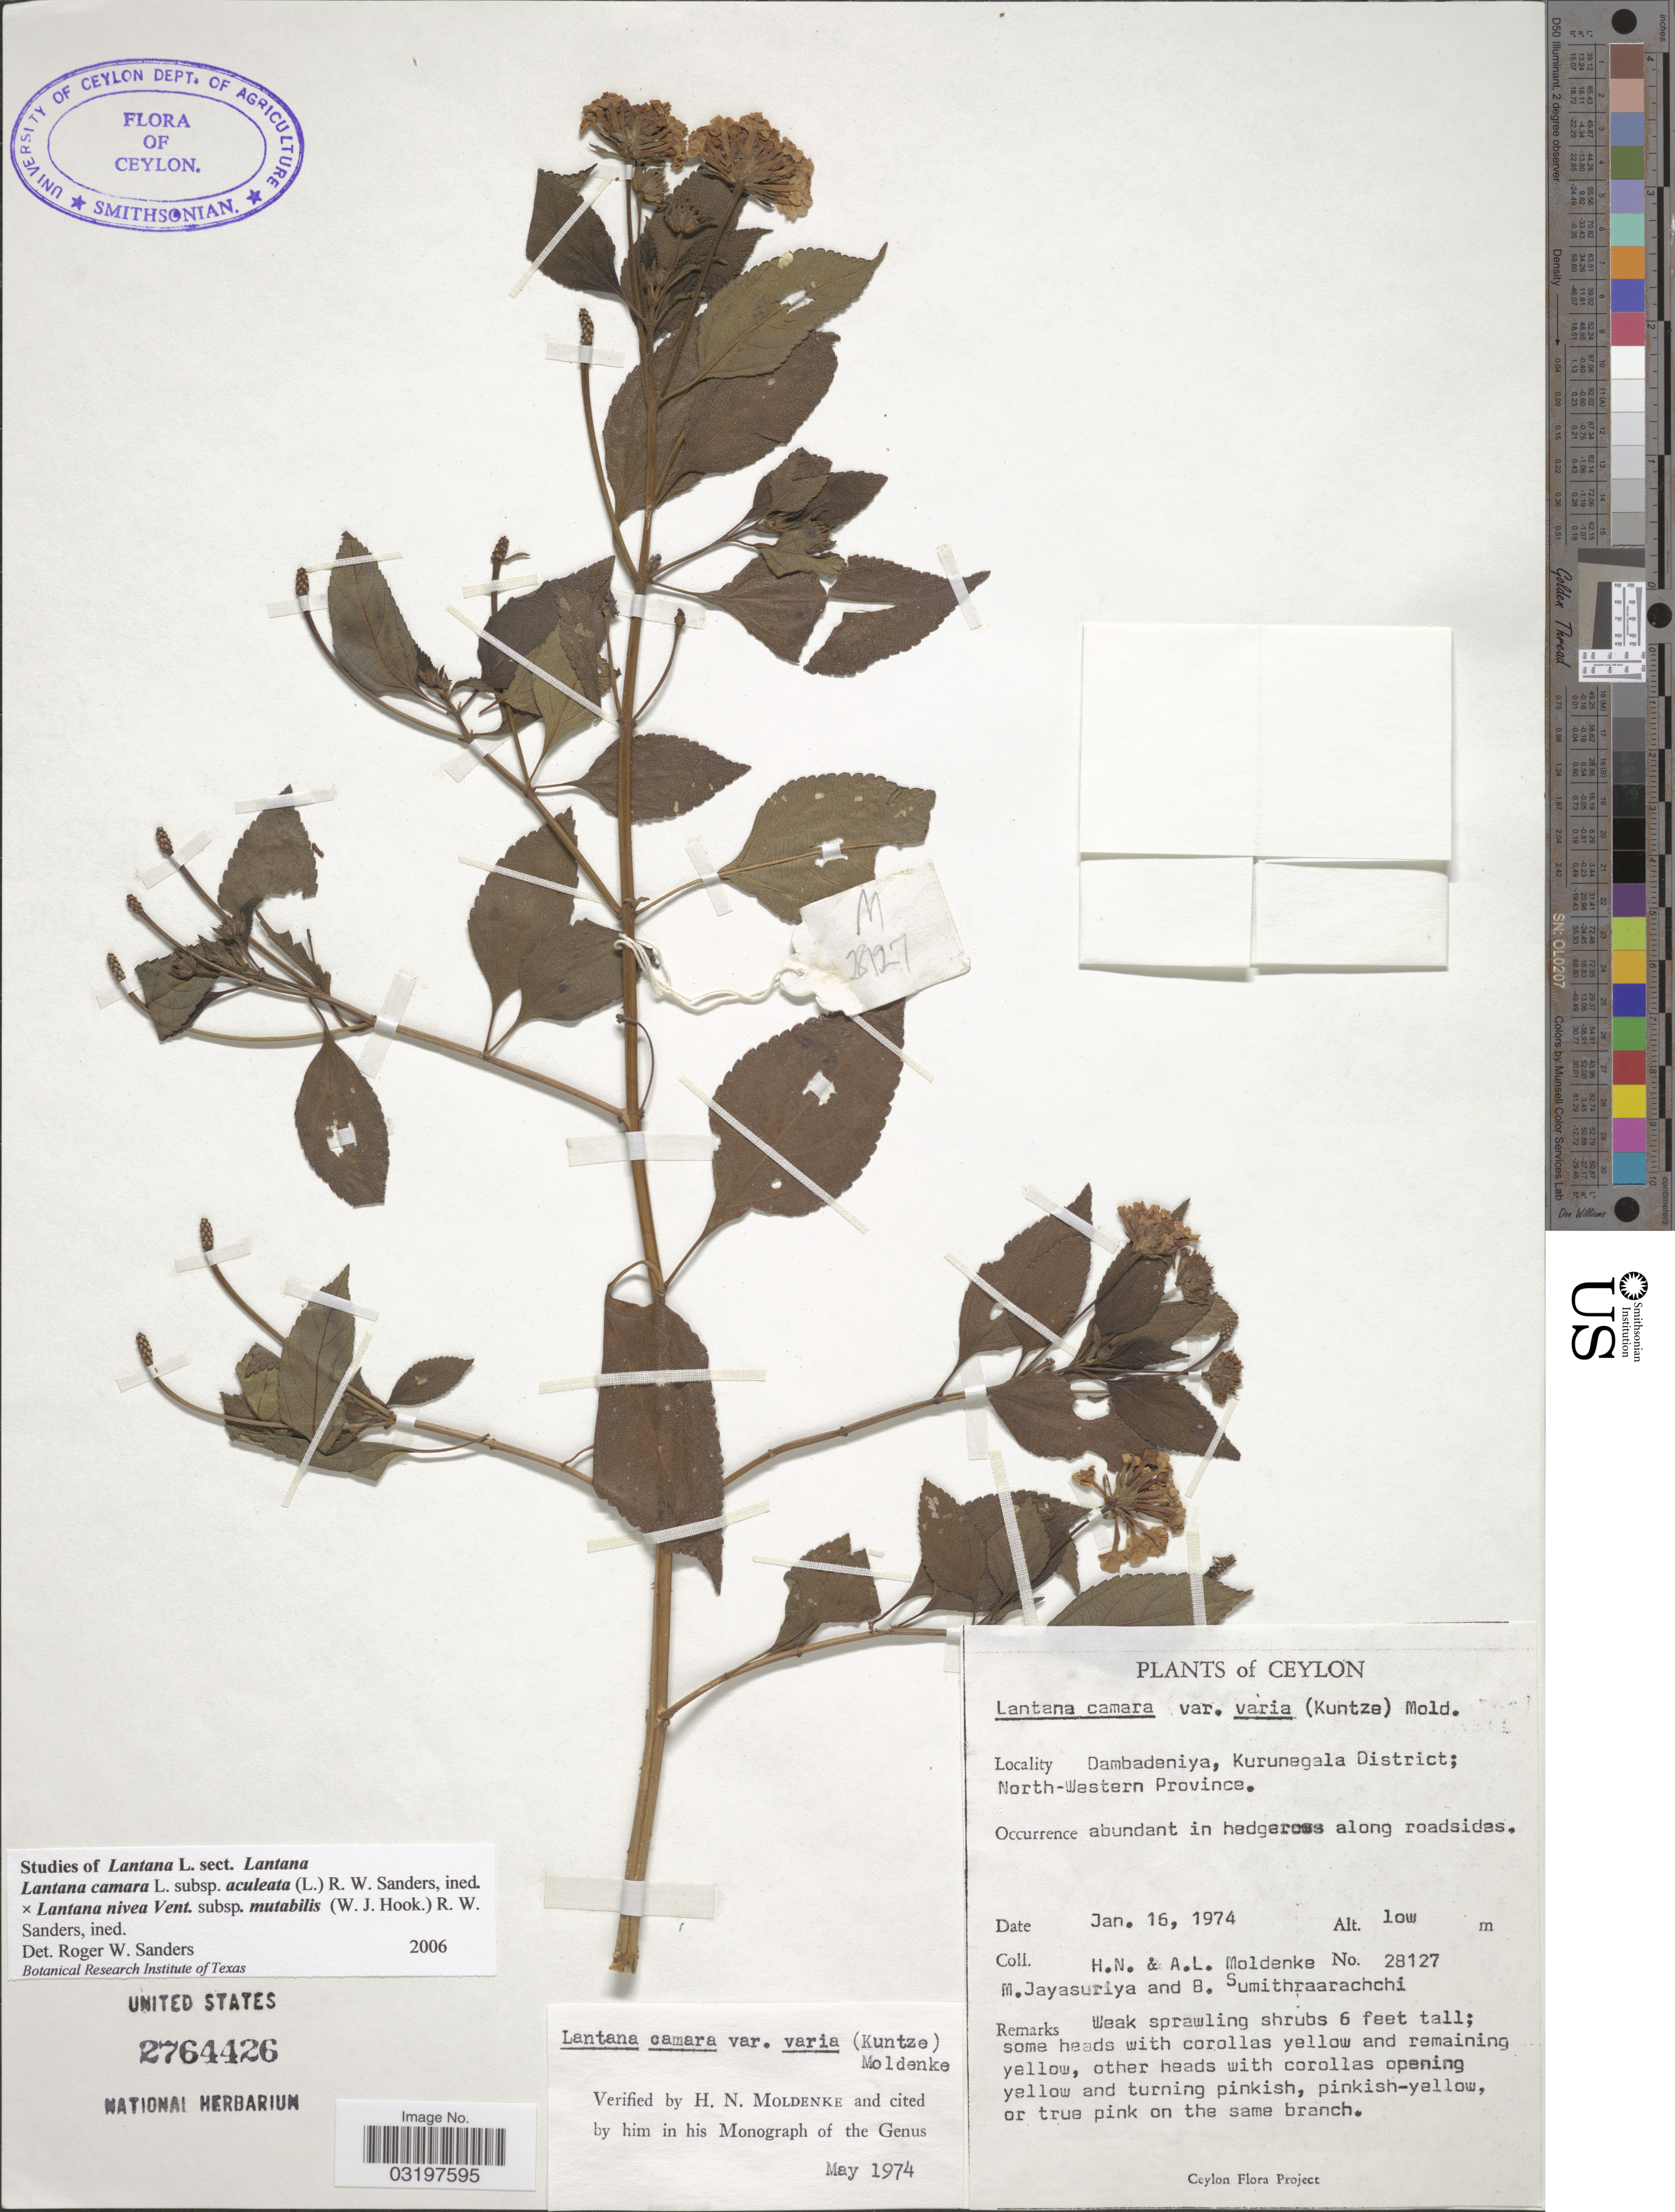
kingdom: Plantae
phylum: Tracheophyta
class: Magnoliopsida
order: Lamiales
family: Verbenaceae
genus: Lantana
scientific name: Lantana camara subsp. aculeata x L. nivea subsp. mutabilis (Hook.) R. W. Sanders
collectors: H. N. Moldenke, A. L. Moldenke, M. Jayasuriya & B. Sumithraarachchi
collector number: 28127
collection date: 1974-01-16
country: Sri Lanka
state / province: North Western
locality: Ceylon. Dambadeniya, Kurunegala District.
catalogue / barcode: US 2764426